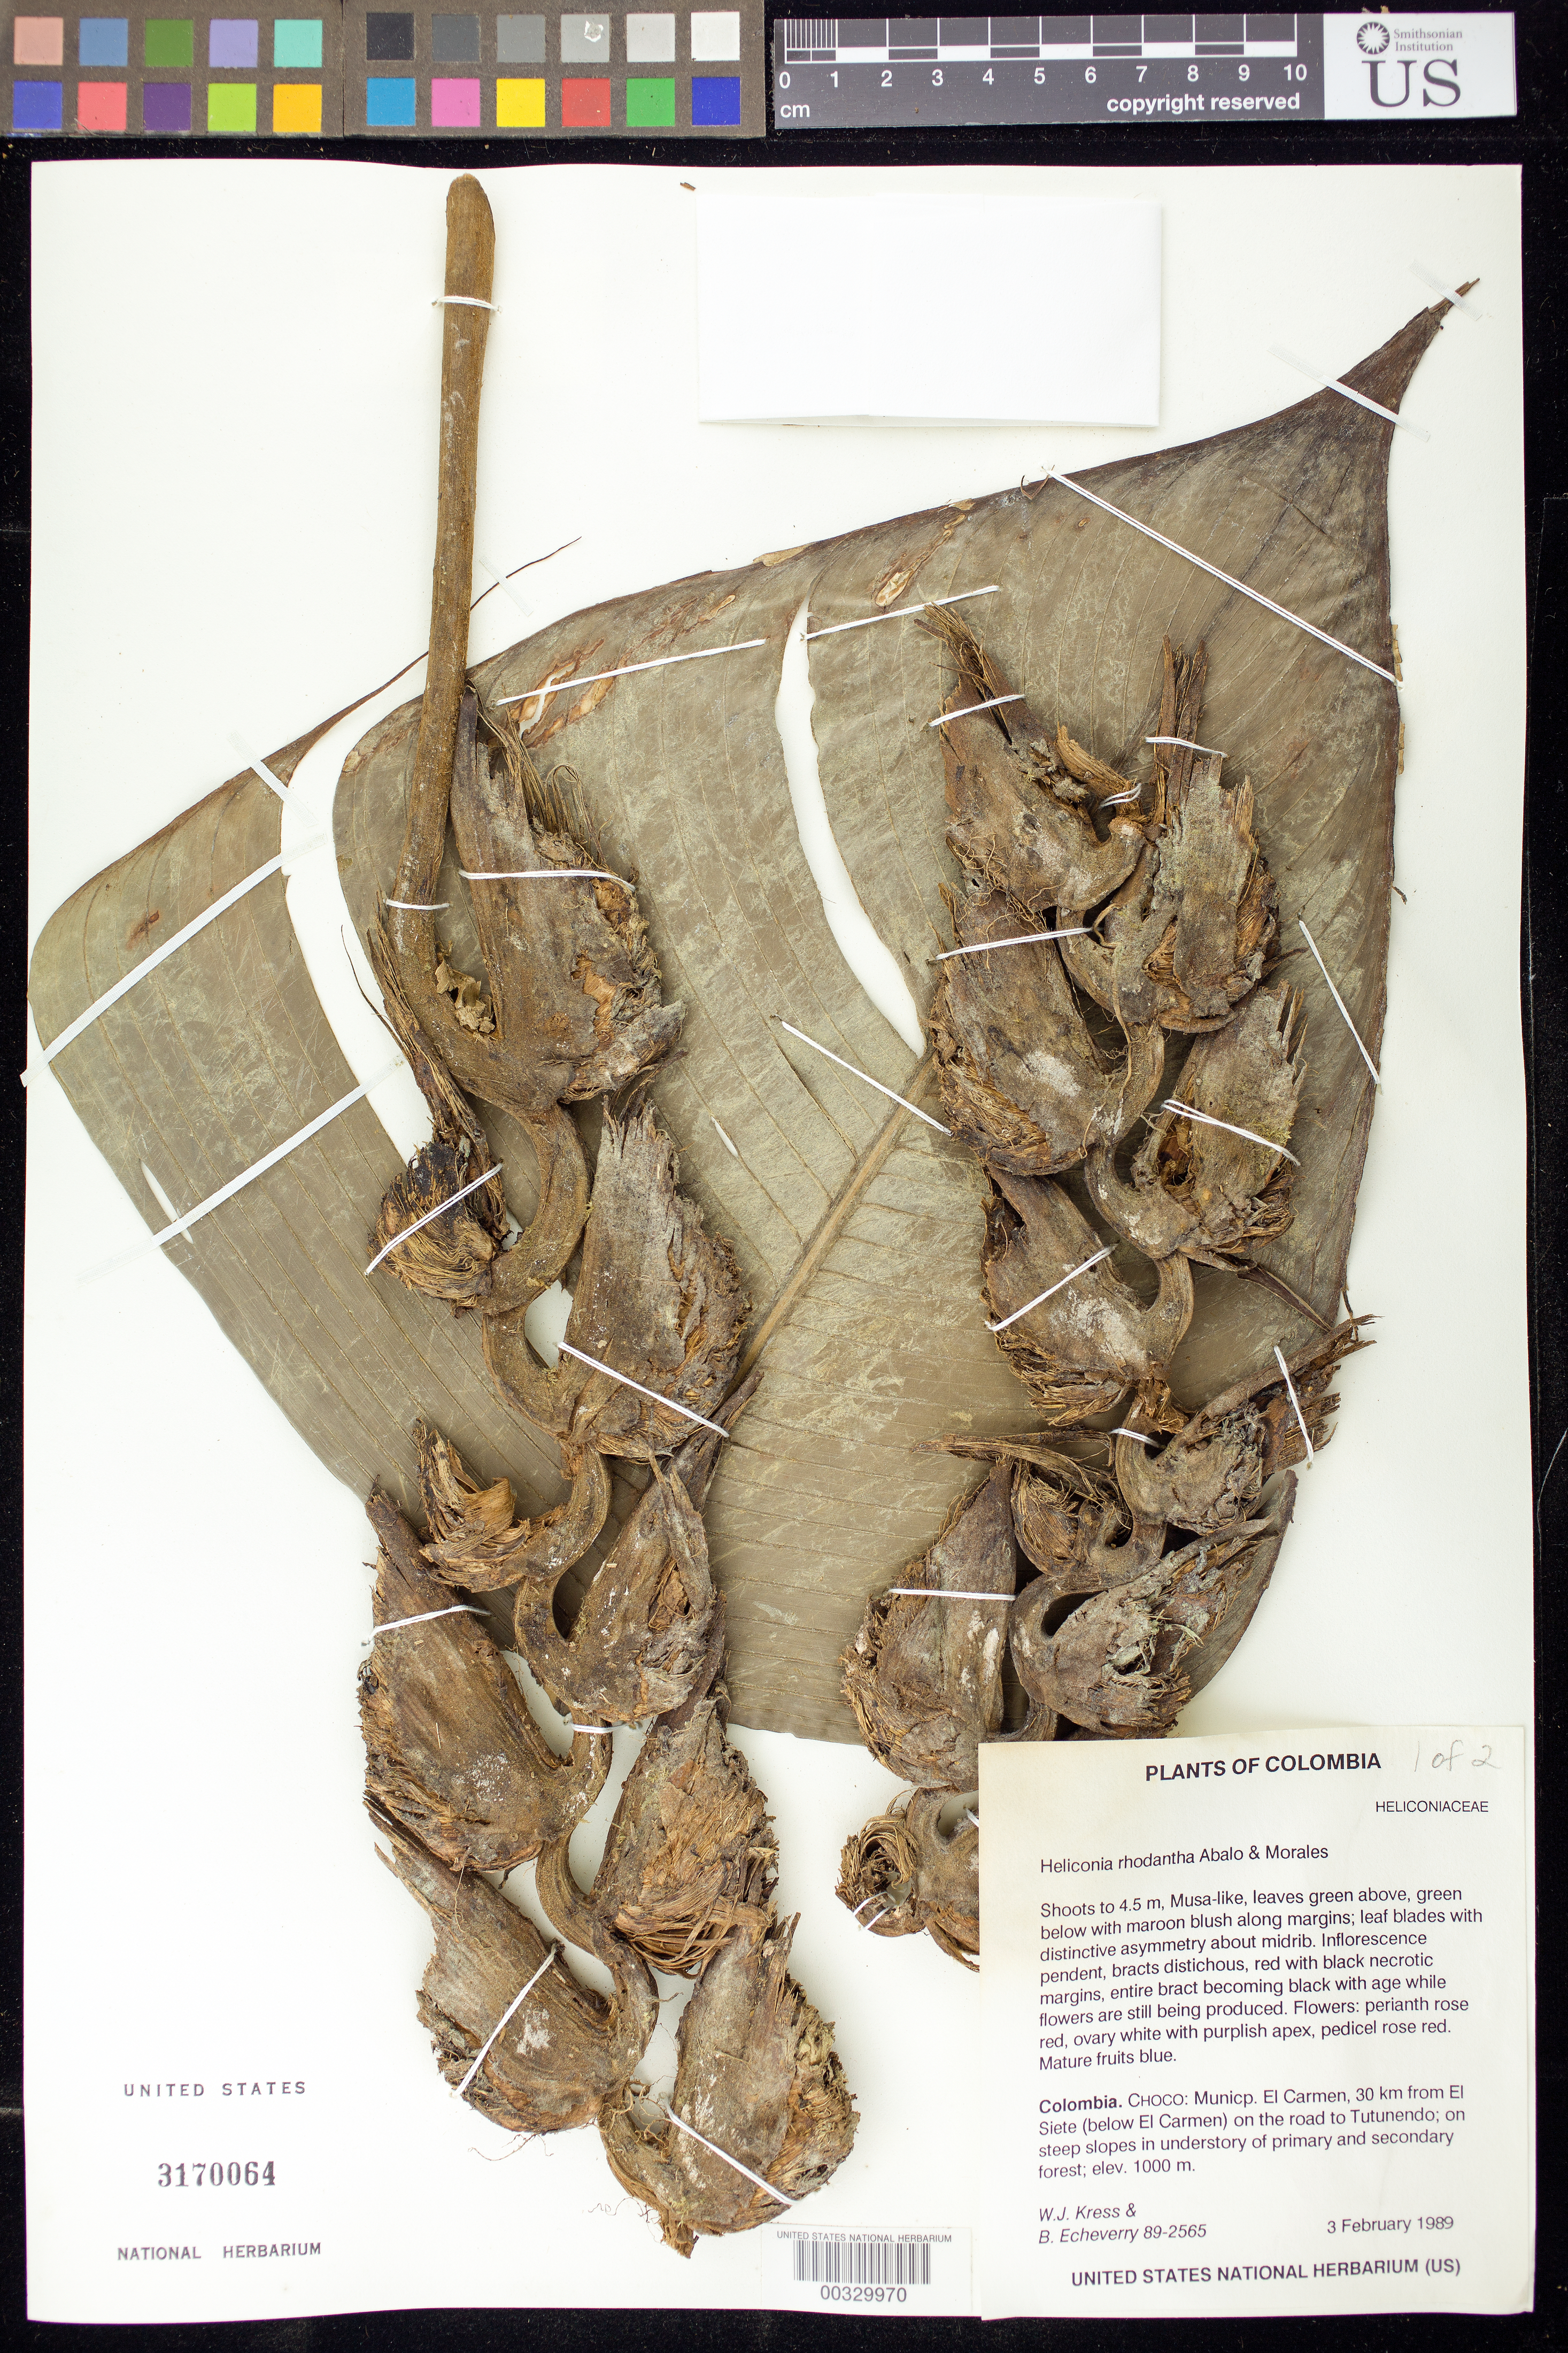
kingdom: Plantae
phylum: Tracheophyta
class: Liliopsida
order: Zingiberales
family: Heliconiaceae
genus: Heliconia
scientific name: Heliconia rhodantha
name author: Abalo & G. Morales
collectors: W. J. Kress & B. Echeverry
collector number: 89-2565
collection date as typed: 03 Feb 1989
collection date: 1989-02-03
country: Colombia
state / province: Chocó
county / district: El Carmen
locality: Mun of el Carmen, 30 km from el Siete (below el Carmen) on road to TutUnendo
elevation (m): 1000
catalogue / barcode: US 3170064